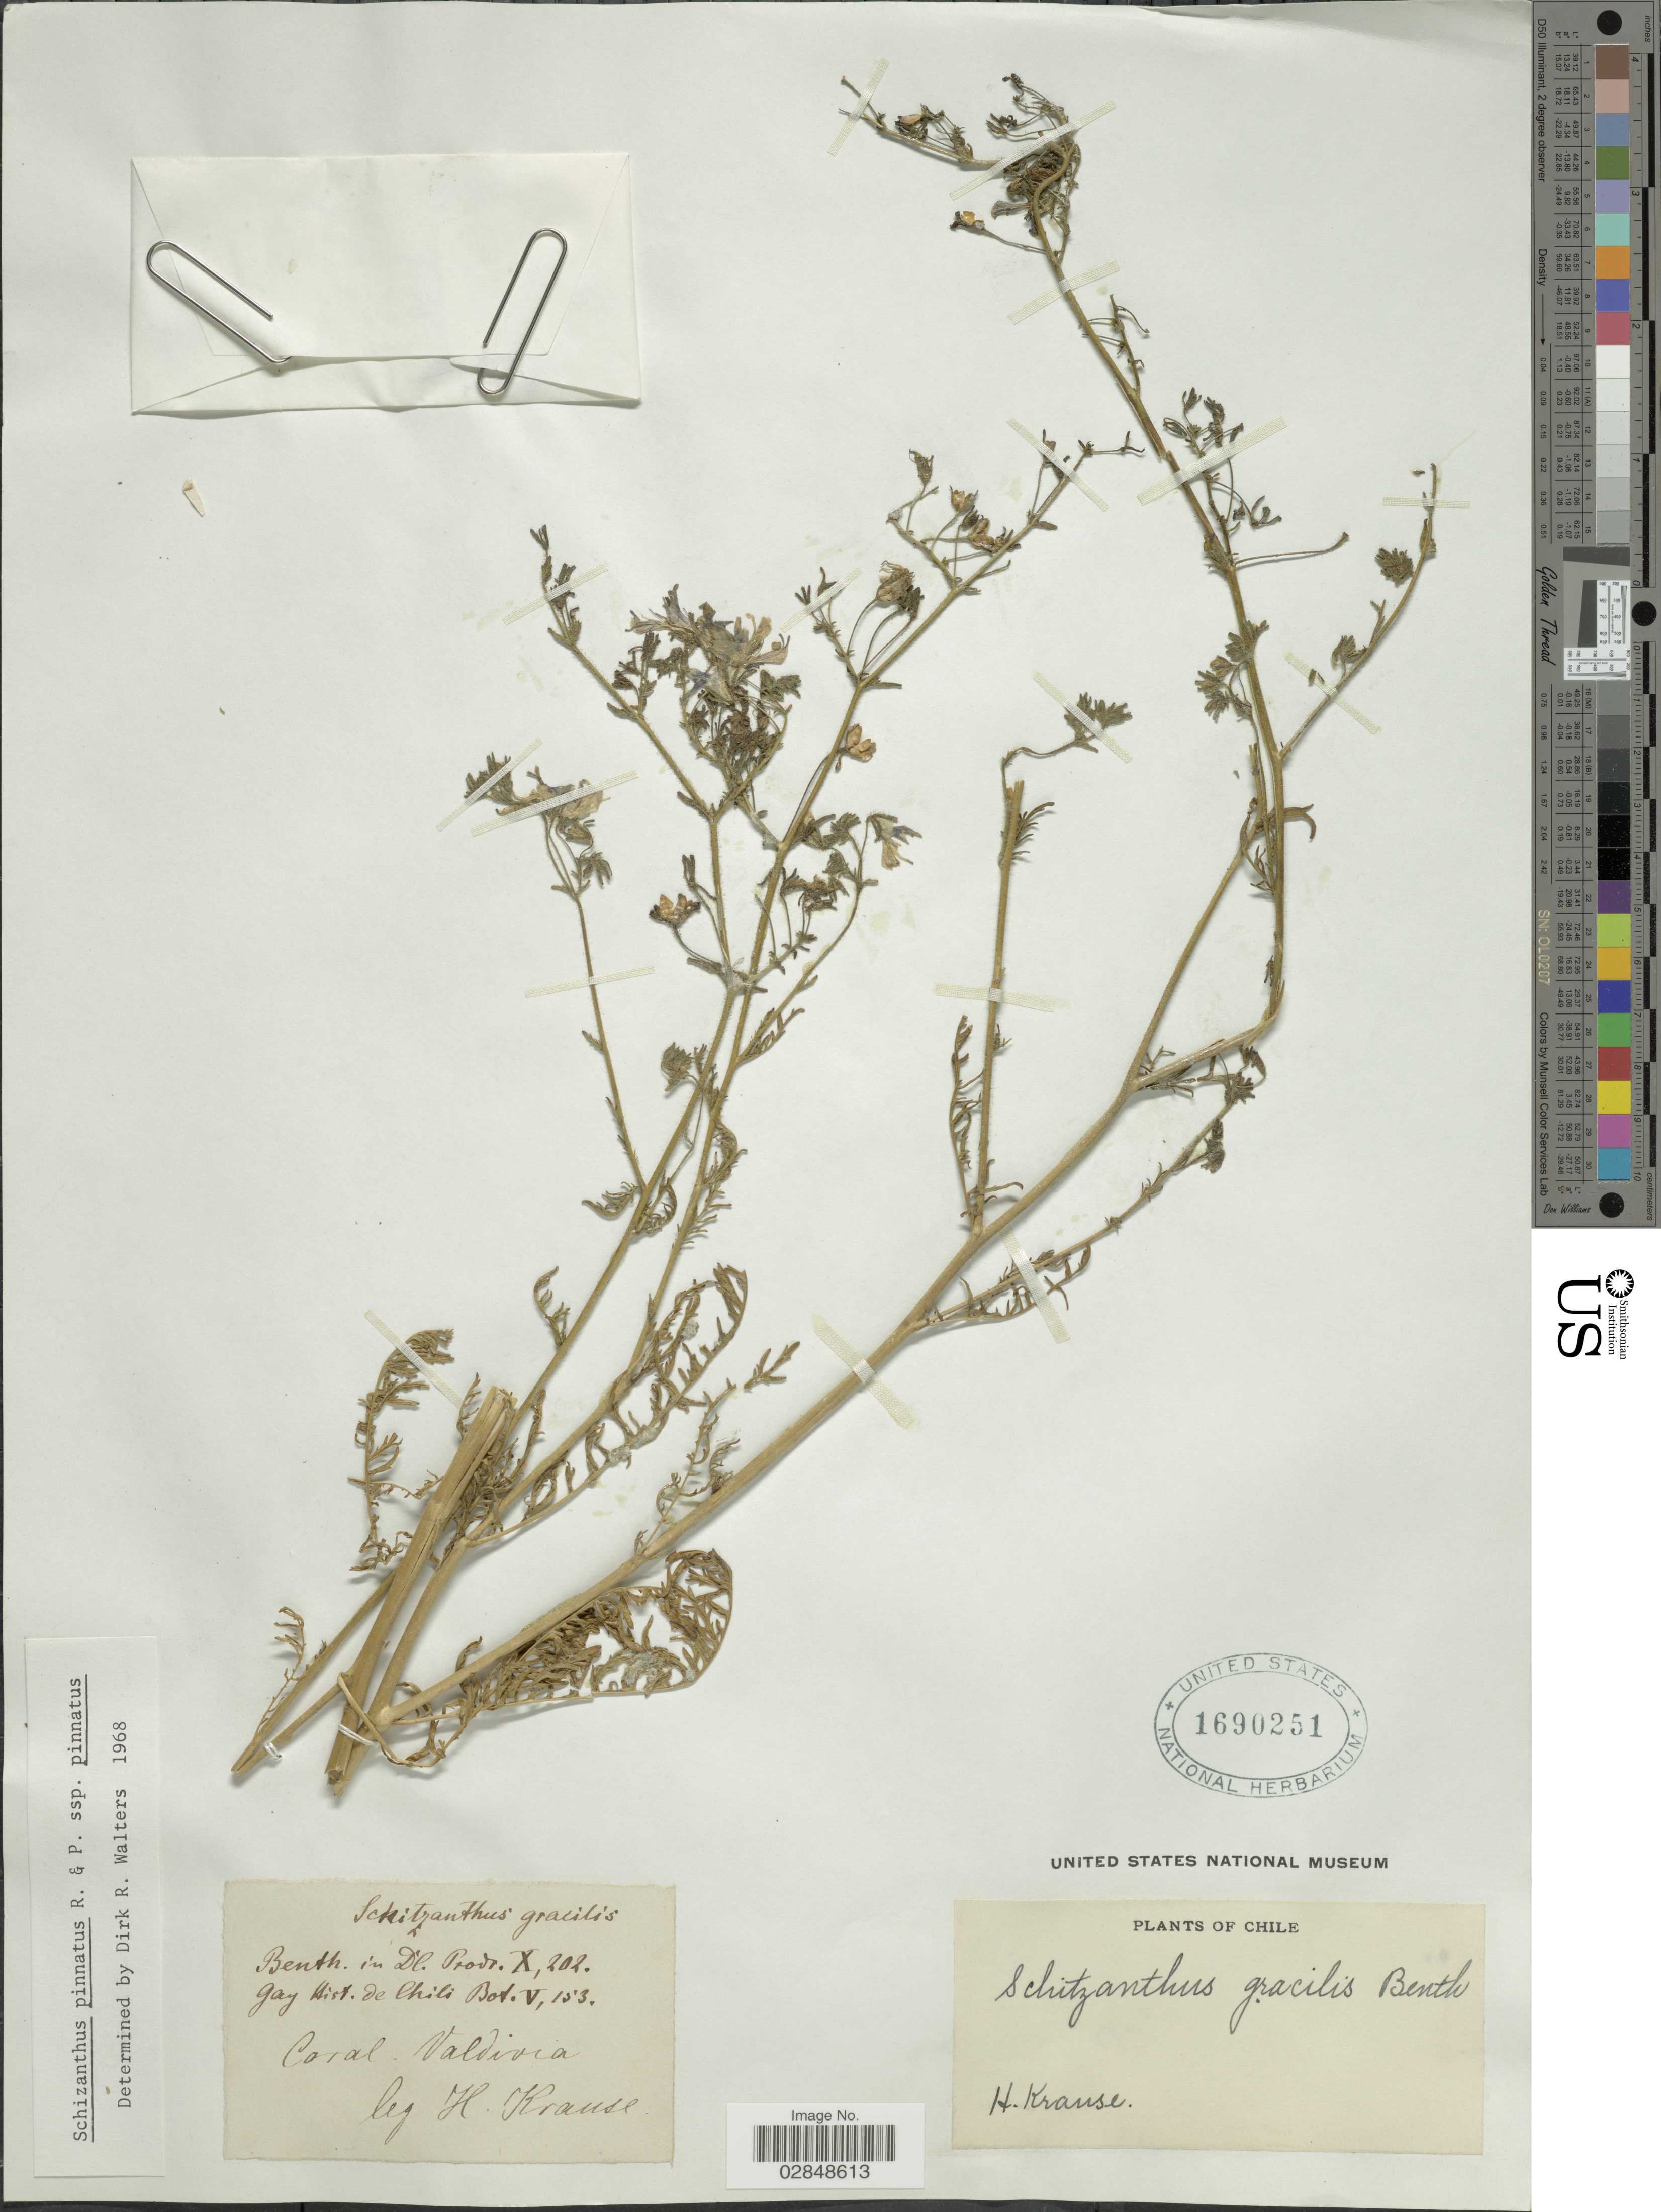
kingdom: Plantae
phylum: Tracheophyta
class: Magnoliopsida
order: Solanales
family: Solanaceae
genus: Schizanthus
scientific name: Schizanthus pinnatus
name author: Ruiz & Pav.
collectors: H. Krause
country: Chile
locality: Coral. Valdivia.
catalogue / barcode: US 1690251